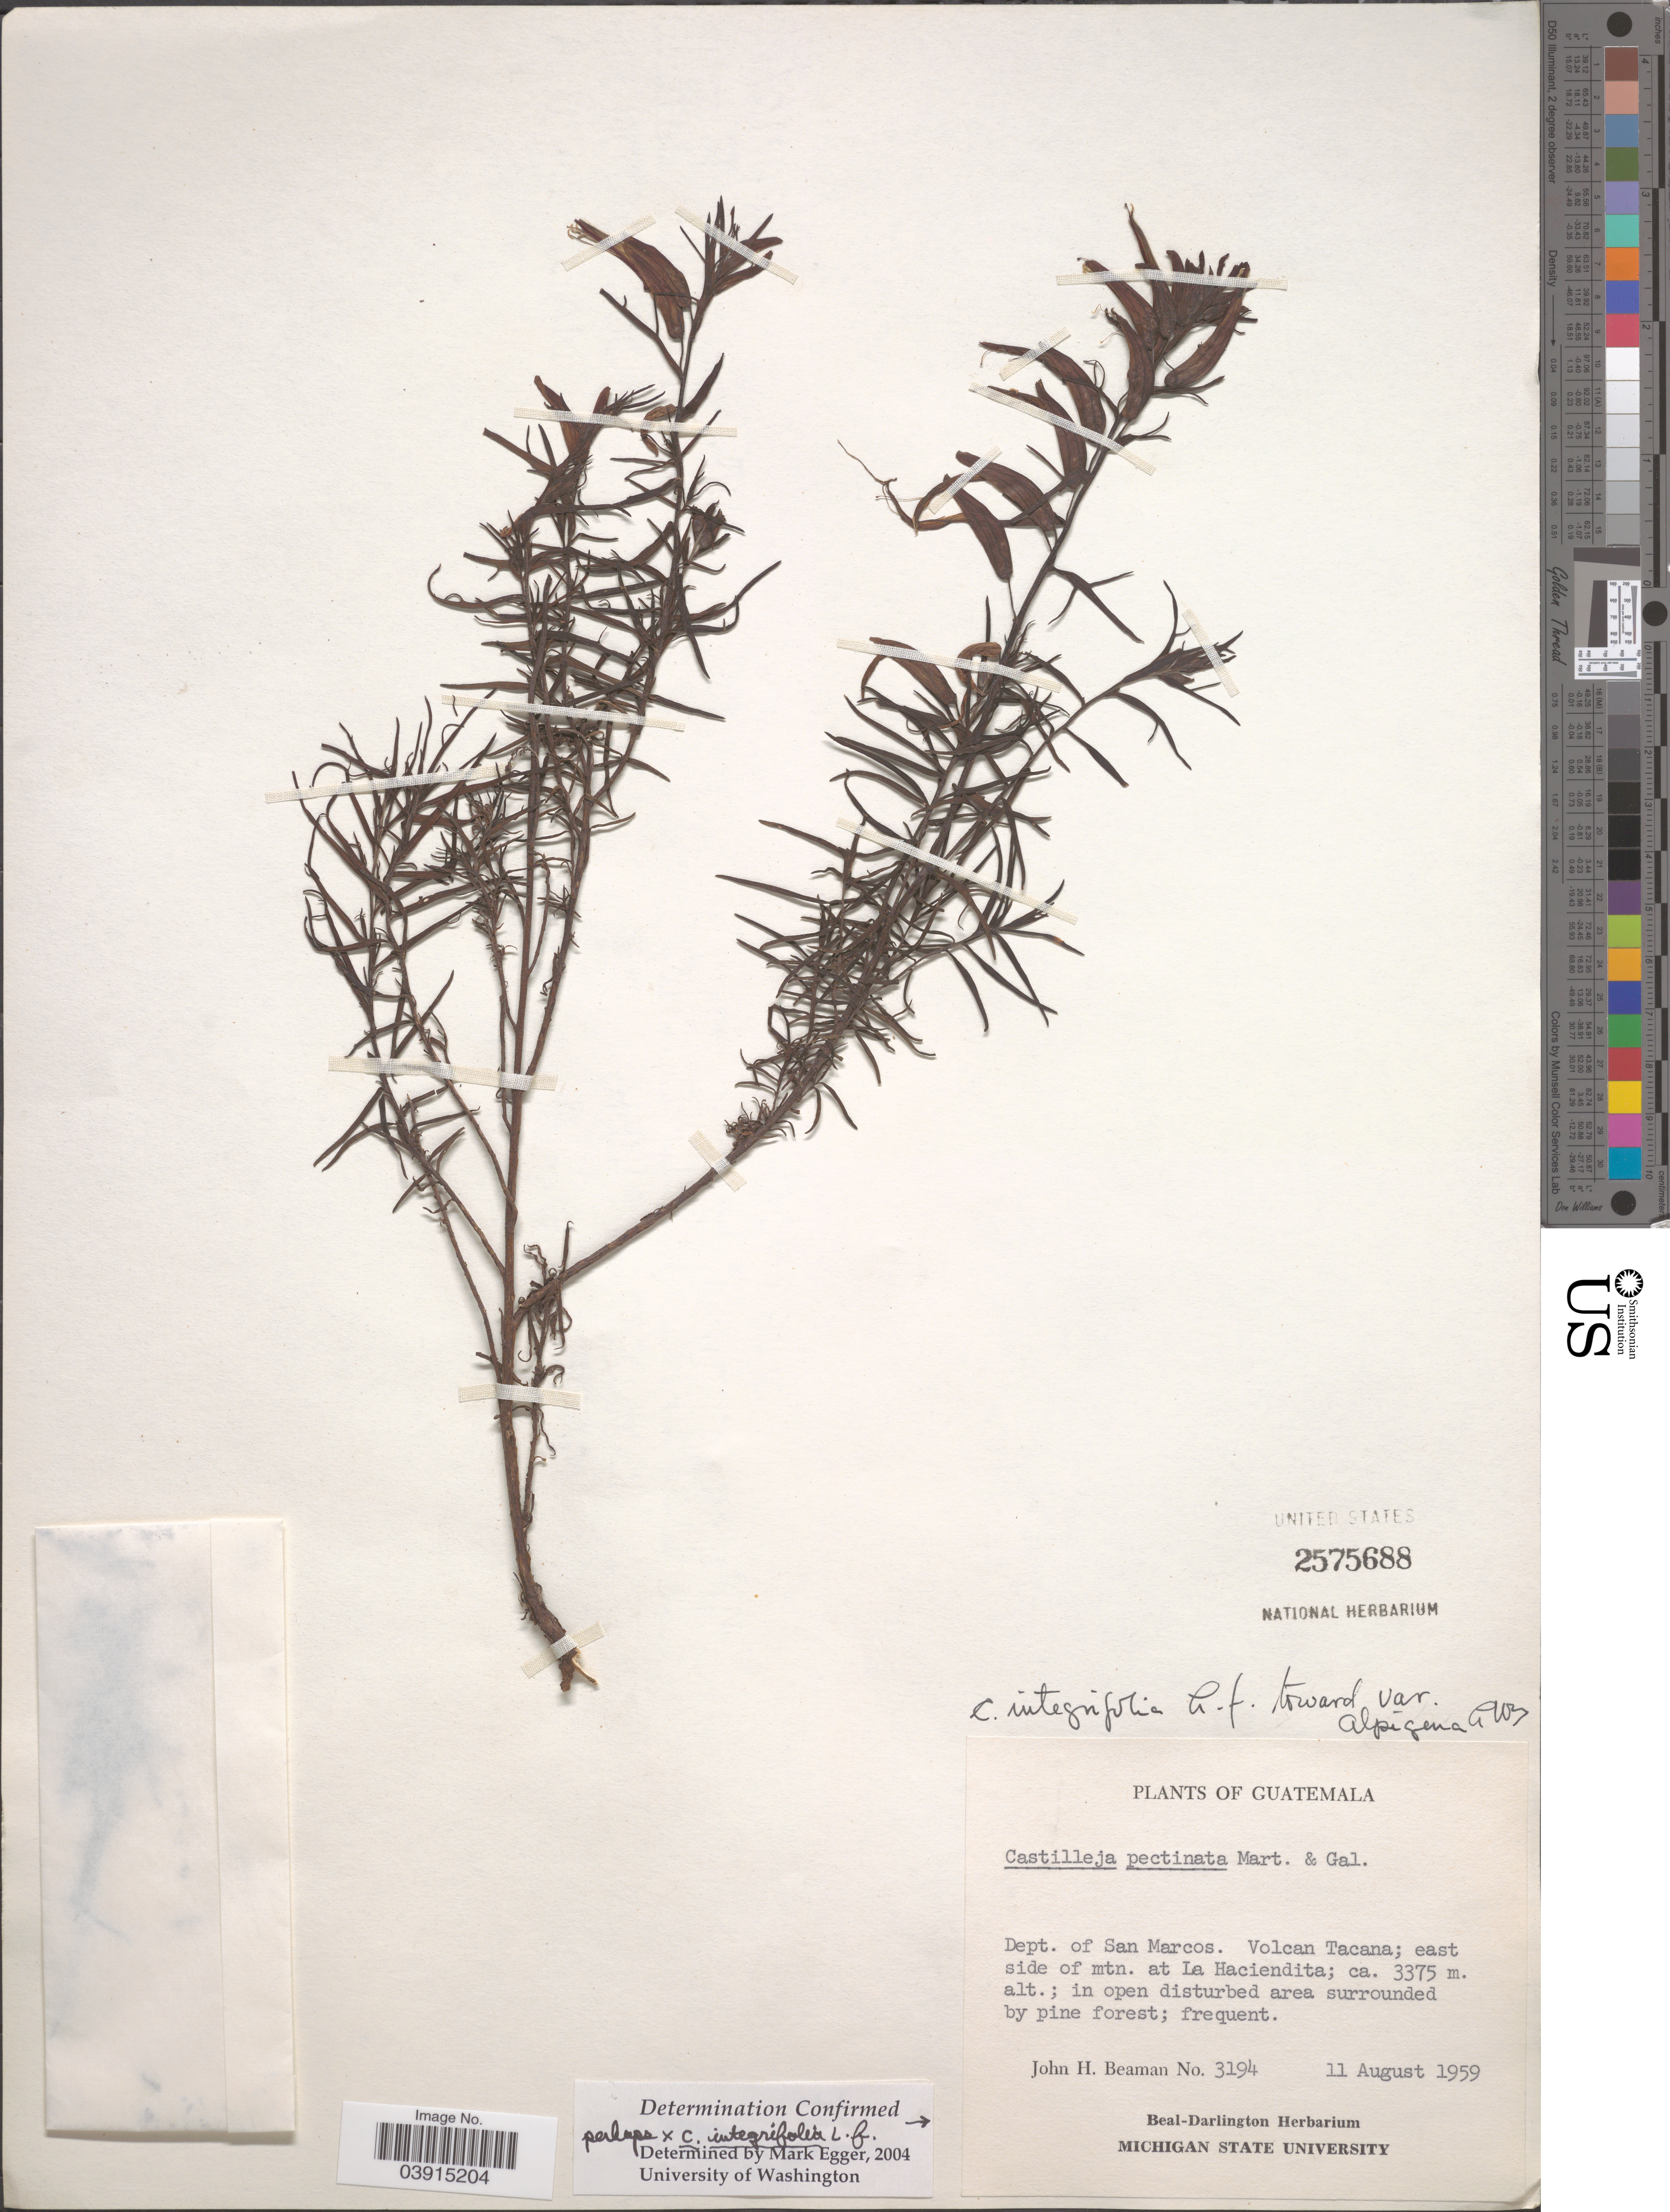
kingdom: Plantae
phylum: Tracheophyta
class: Magnoliopsida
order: Lamiales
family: Orobanchaceae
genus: Castilleja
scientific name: Castilleja integrifolia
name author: L. f.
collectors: J. H. Beaman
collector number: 3194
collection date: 1959-08-11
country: Guatemala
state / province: San Marcos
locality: Dept. of San Marcos. Volcan Tacana; east side of mtn. at La Haciendita.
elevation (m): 3375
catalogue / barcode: US 2575688